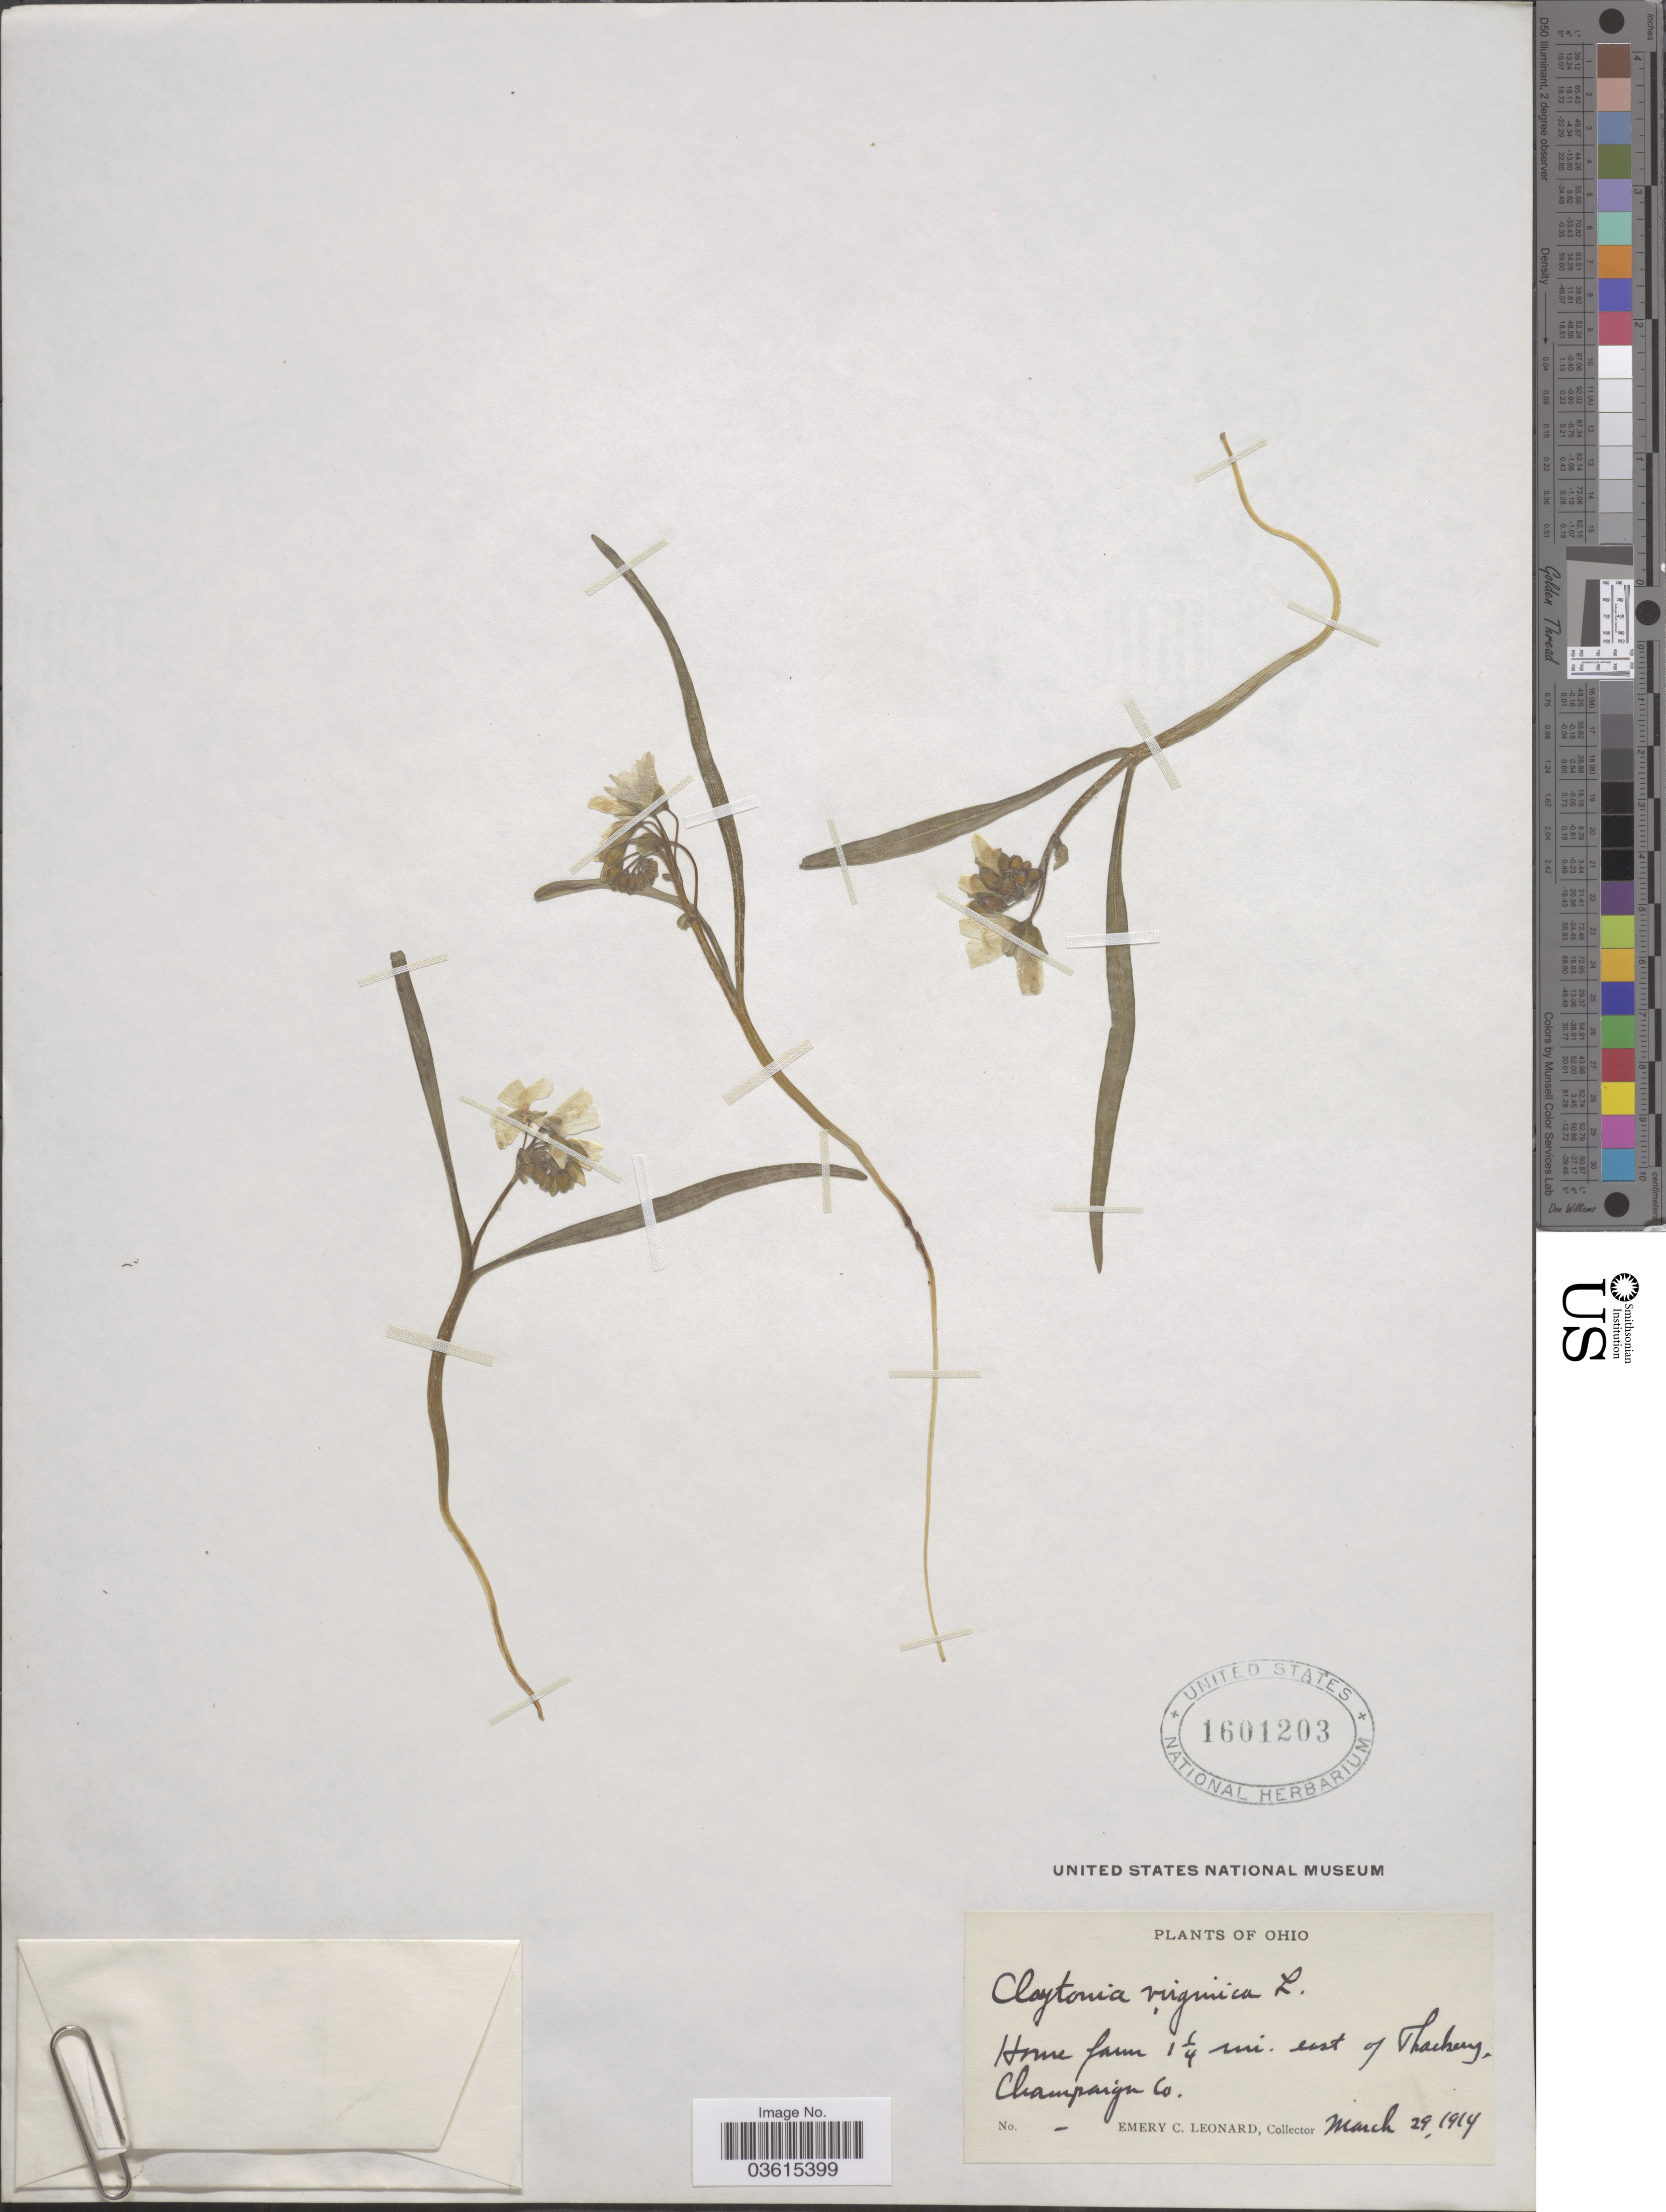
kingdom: Plantae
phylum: Tracheophyta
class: Magnoliopsida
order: Caryophyllales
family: Montiaceae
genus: Claytonia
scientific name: Claytonia virginica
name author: L.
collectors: E. C. Leonard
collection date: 1914-03-29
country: United States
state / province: Ohio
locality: Home farm 1¼ mi. east of Thackery, Champaign Co.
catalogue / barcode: US 1601203